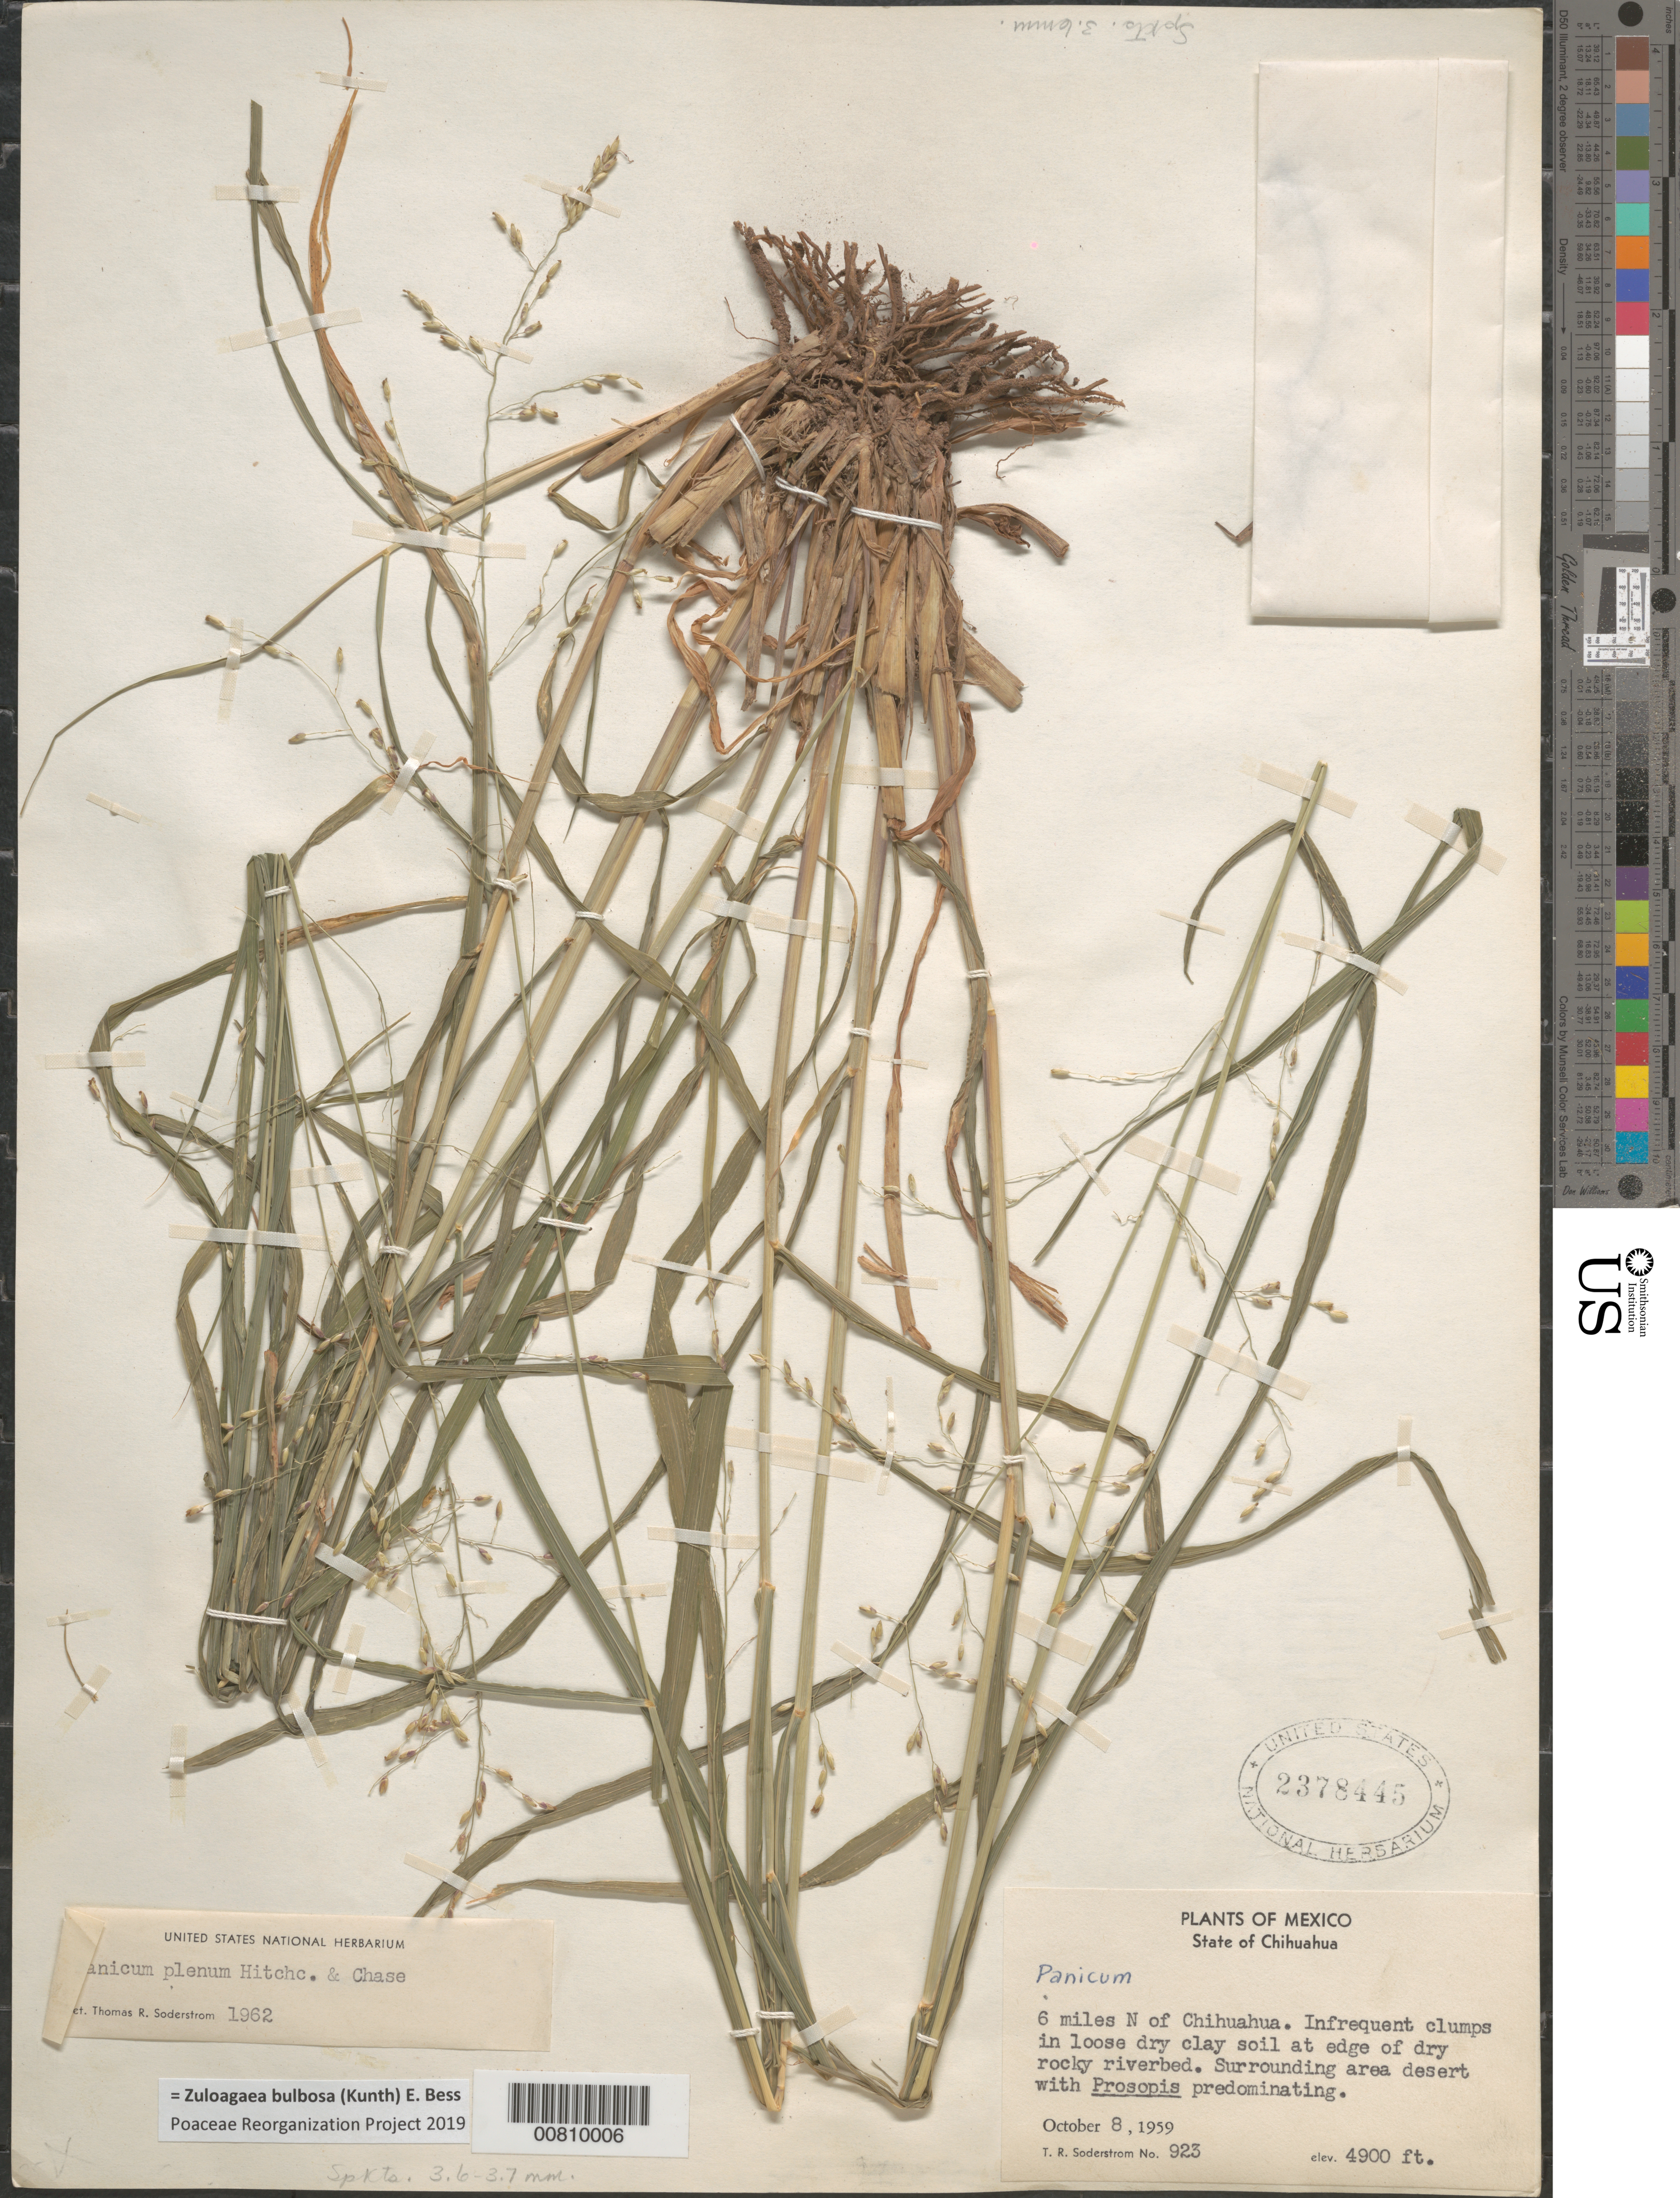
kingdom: Plantae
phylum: Tracheophyta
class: Liliopsida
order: Poales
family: Poaceae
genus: Panicum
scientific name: Panicum plenum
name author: Hitchc. & Chase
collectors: T. R. Soderstrom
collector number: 923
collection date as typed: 08 Oct 1959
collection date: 1959-10-08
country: Mexico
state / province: Chihuahua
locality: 6 mi N of Chihuahua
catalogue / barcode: US 2378445